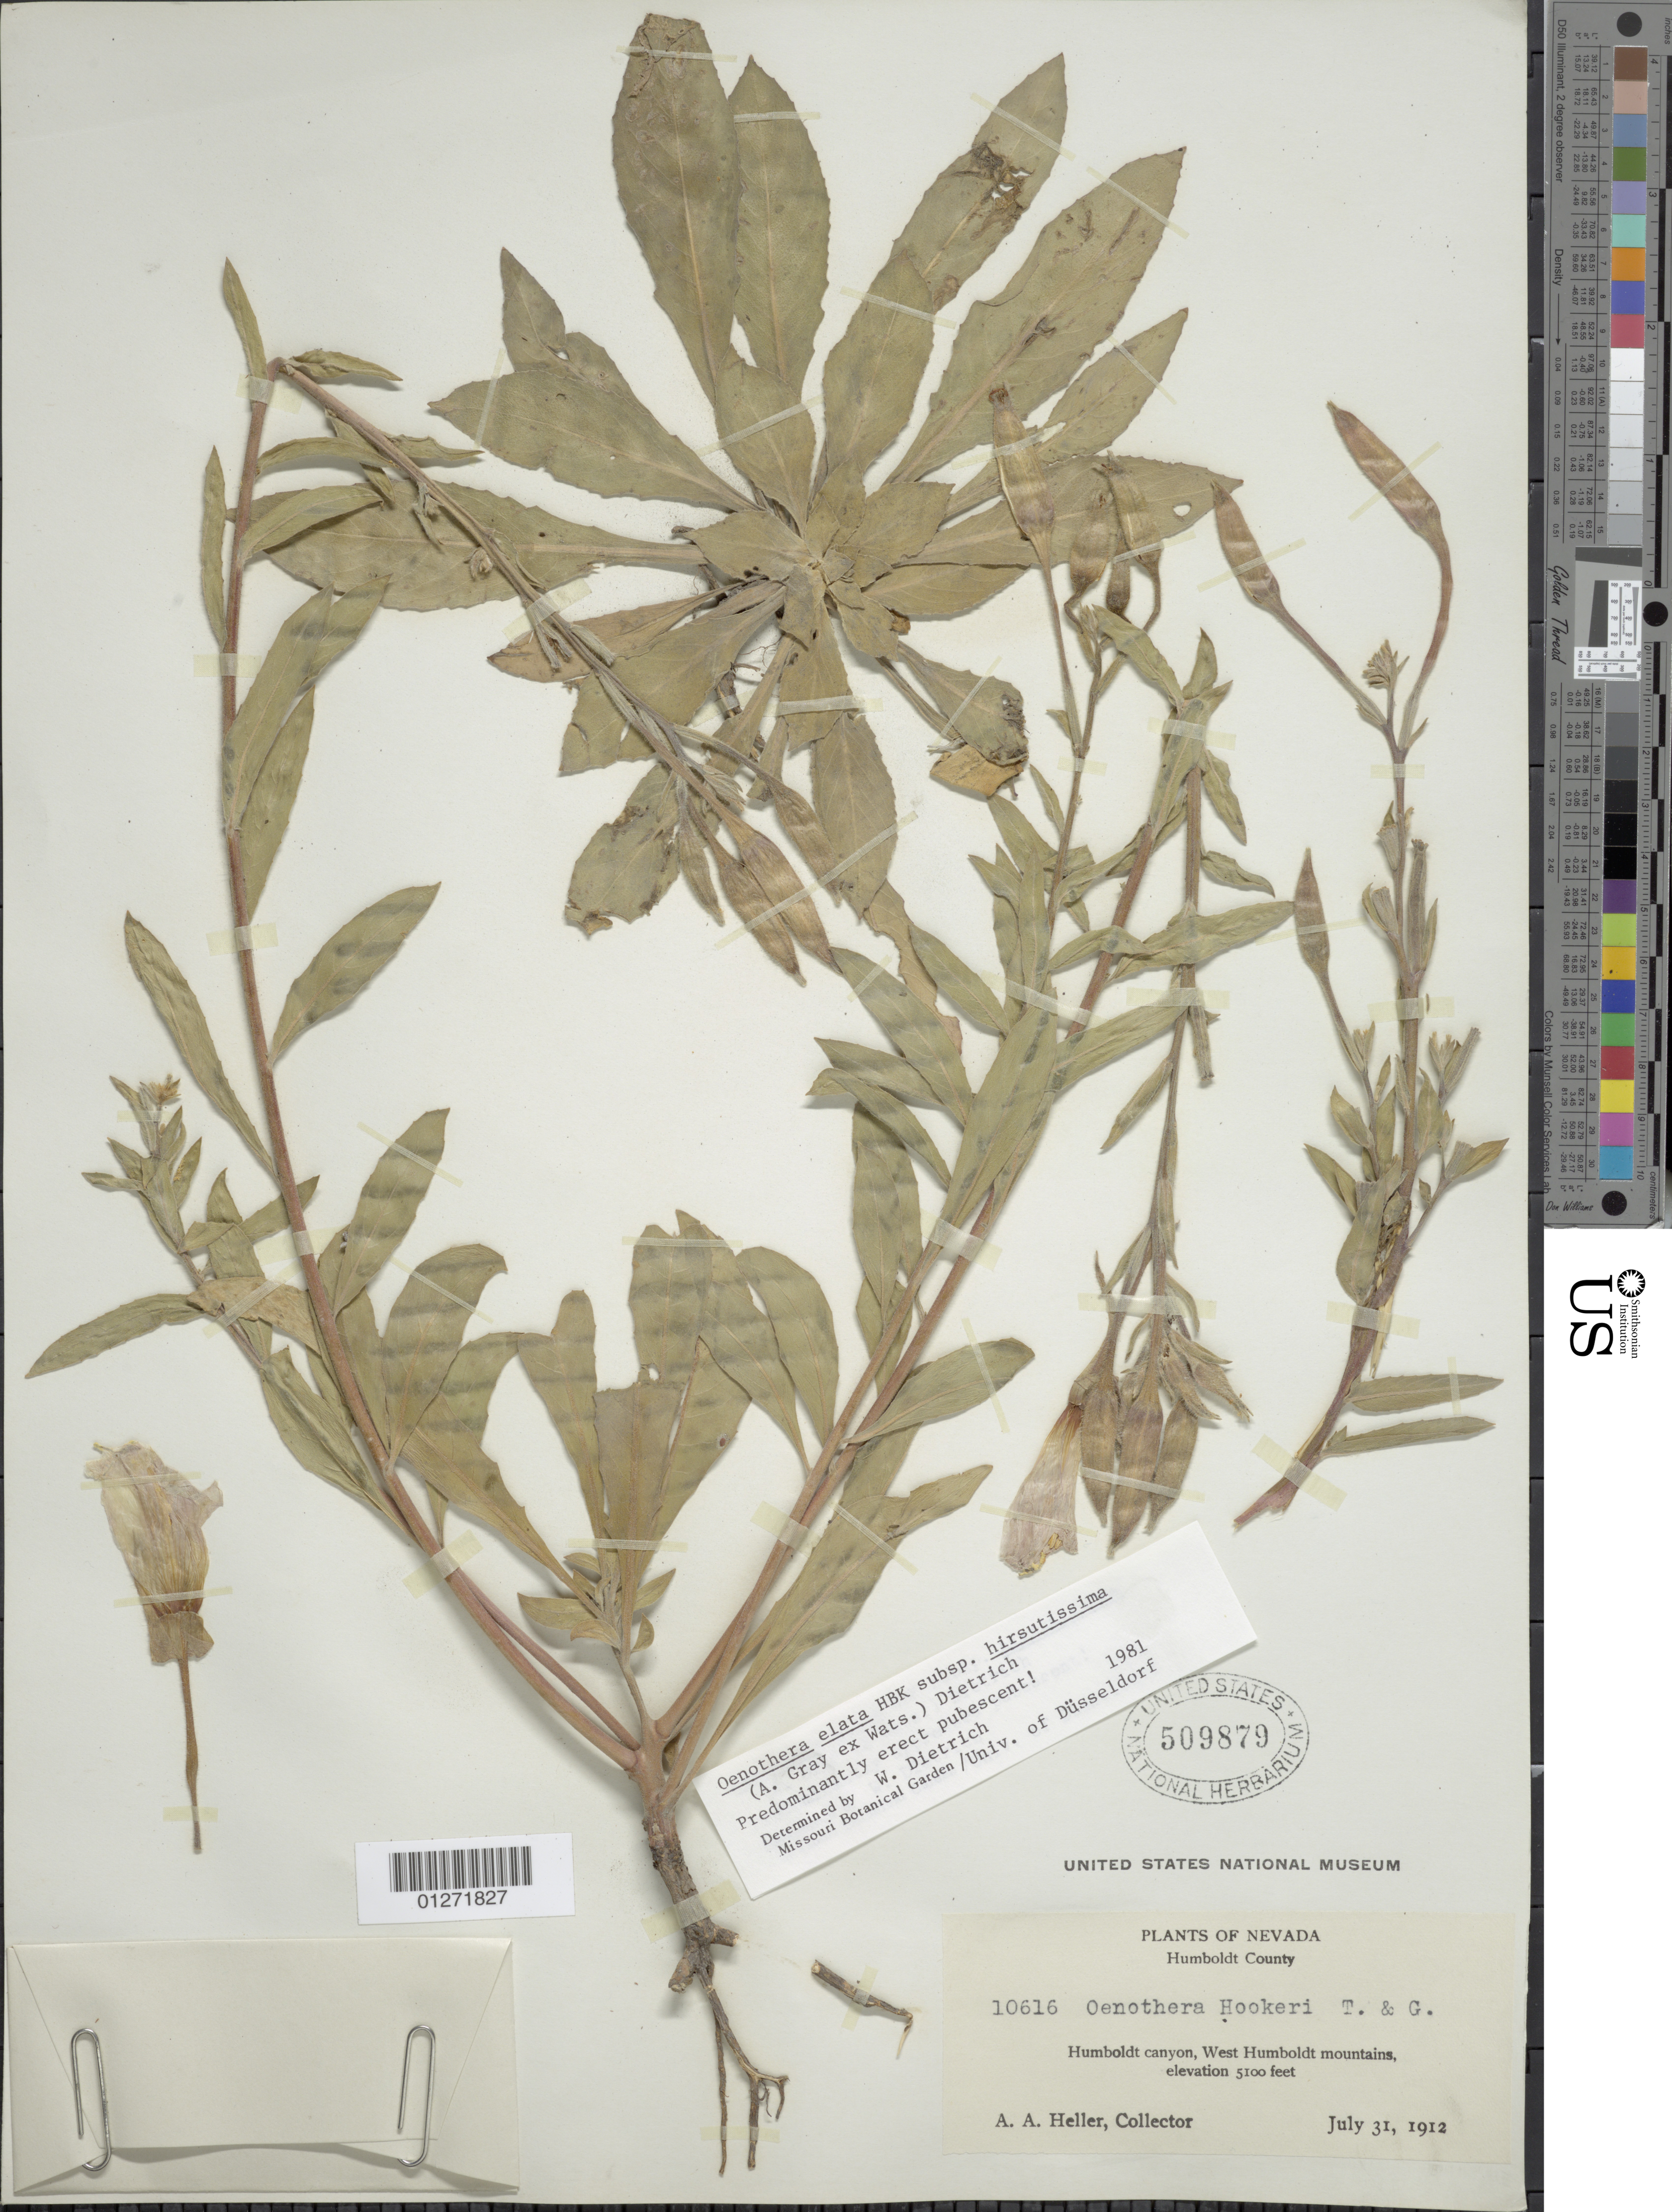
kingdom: Plantae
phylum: Tracheophyta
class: Magnoliopsida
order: Myrtales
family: Onagraceae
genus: Oenothera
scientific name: Oenothera elata subsp. hirsutissima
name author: (A. Gray ex S. Watson) W. Dietr.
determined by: Dietrich, W.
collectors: A. A. Heller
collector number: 10616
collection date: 1912-07-31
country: United States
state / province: Nevada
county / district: Humbold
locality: Humbold canyon, West Humbold Mtns.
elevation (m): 1554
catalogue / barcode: US 509879